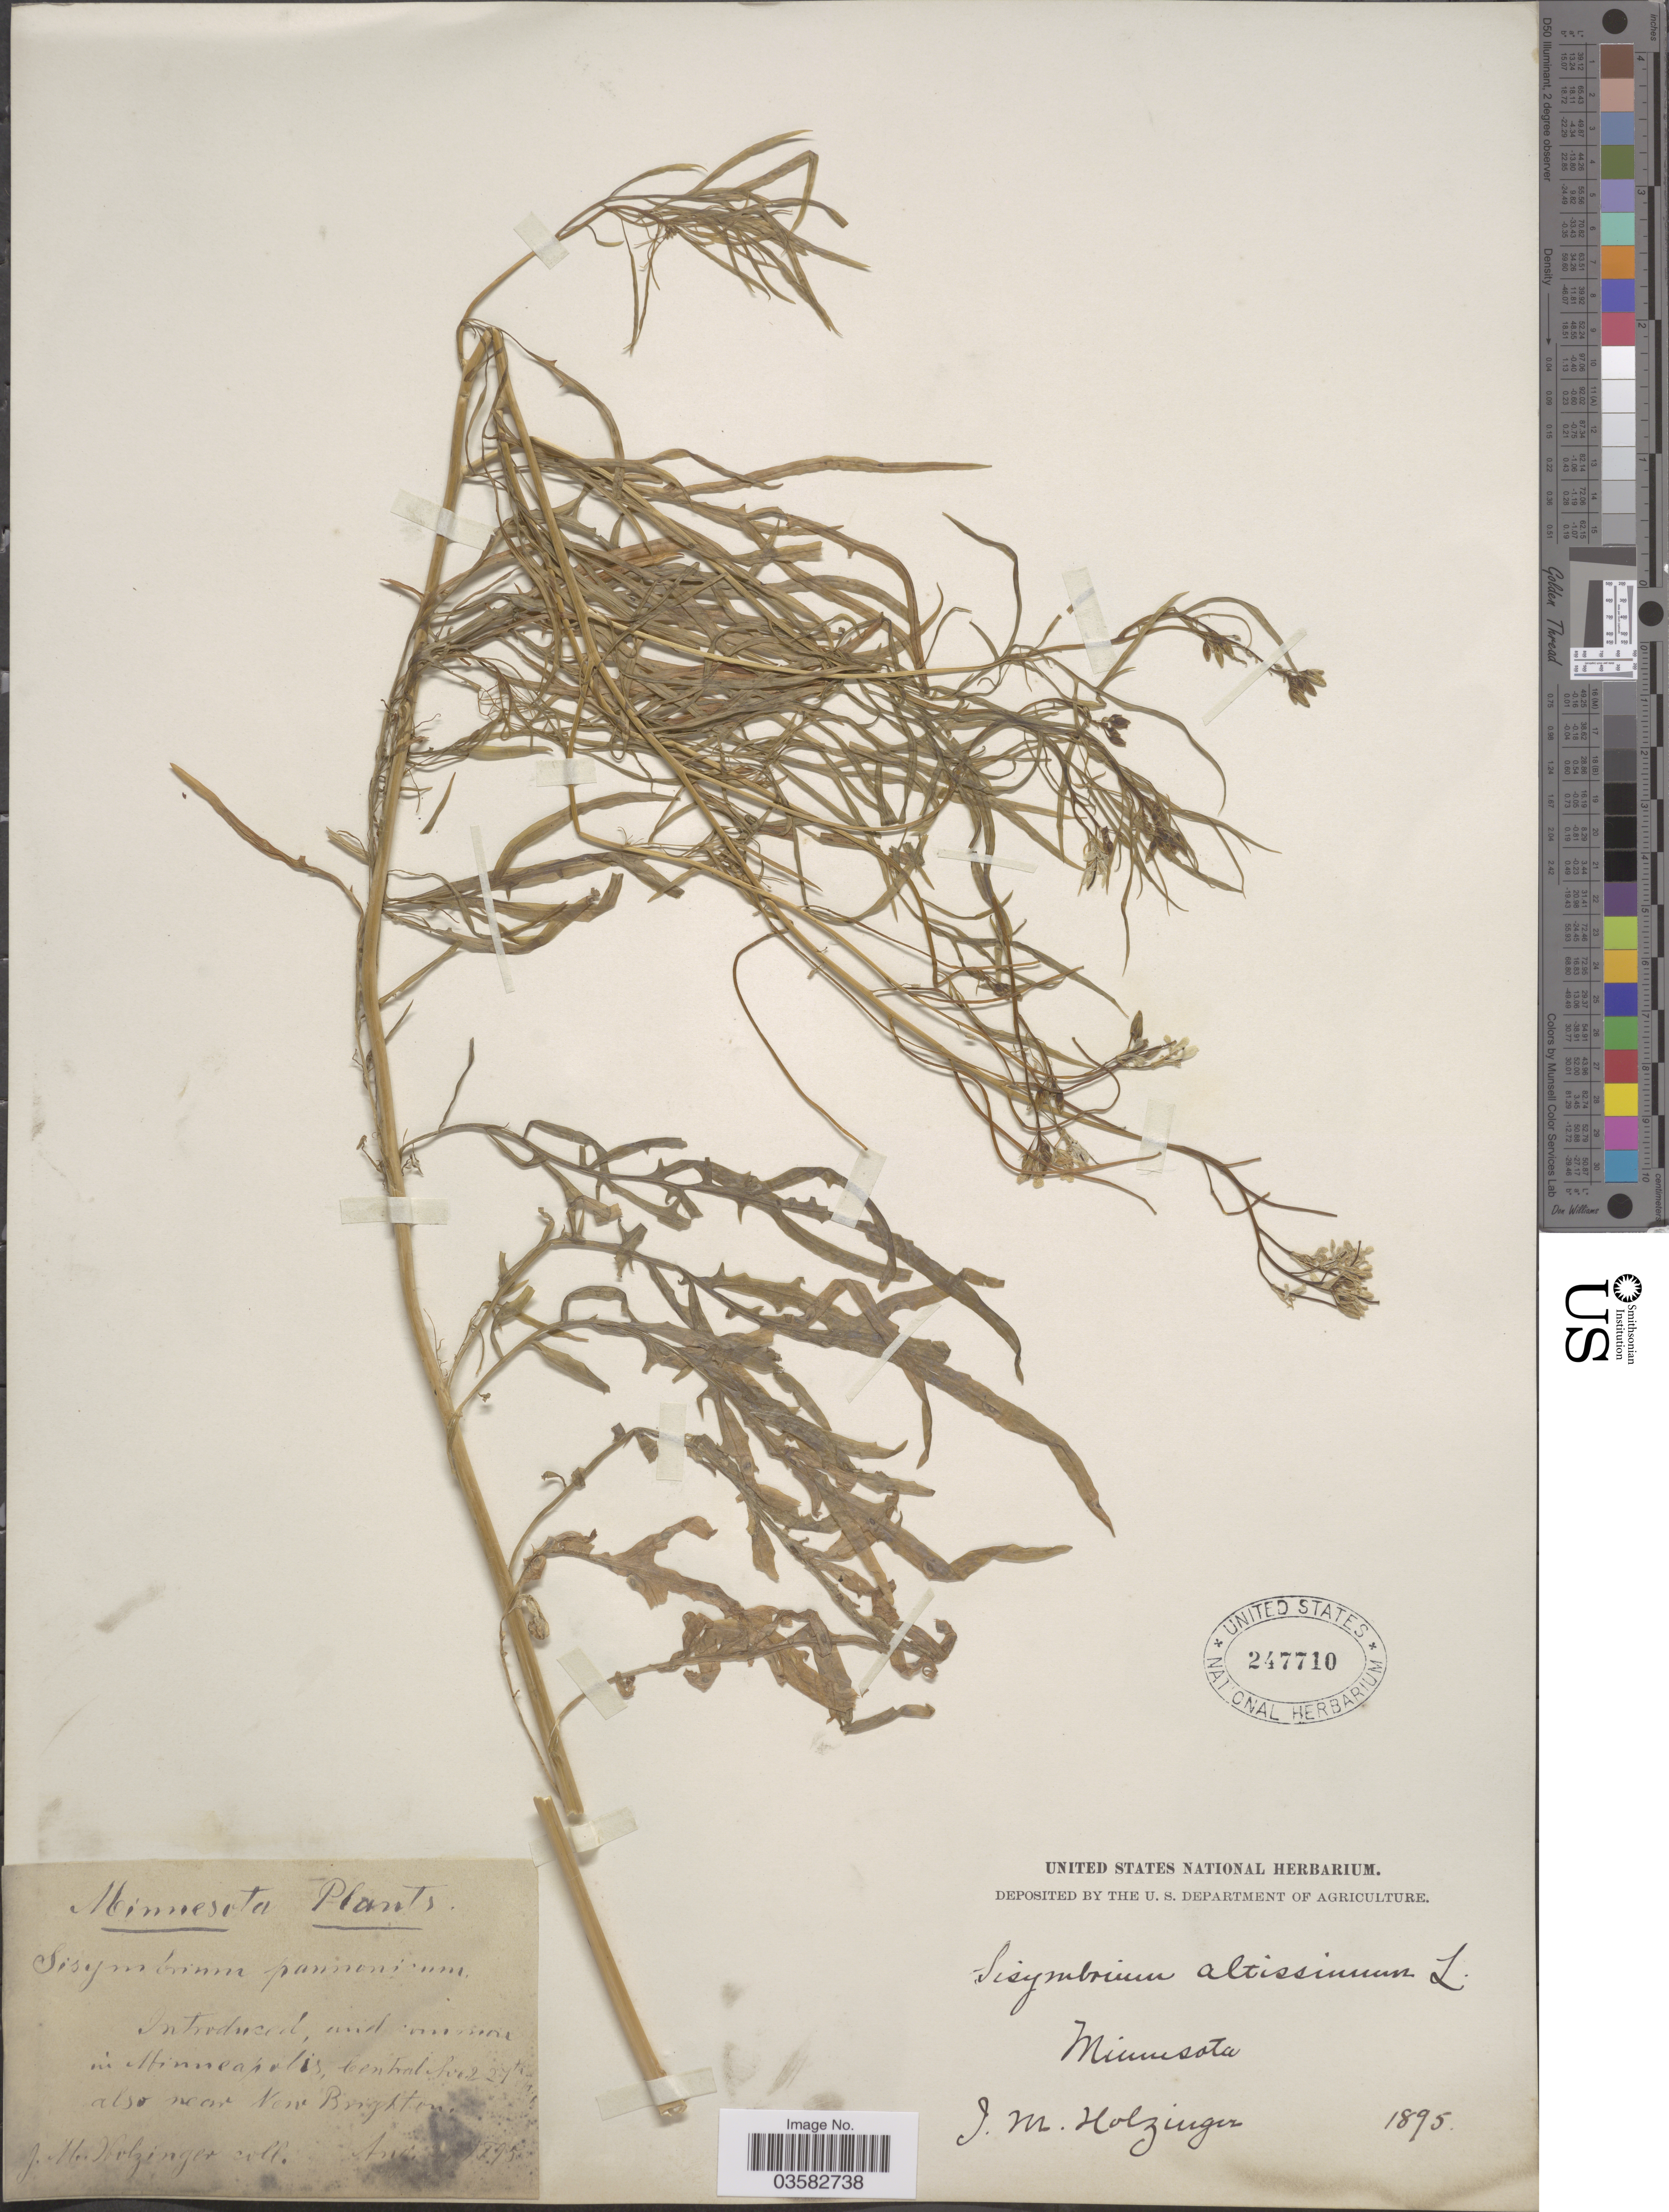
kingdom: Plantae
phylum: Tracheophyta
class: Magnoliopsida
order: Brassicales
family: Brassicaceae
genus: Sisymbrium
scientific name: Sisymbrium altissimum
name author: L.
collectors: J. M. Holzinger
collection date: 1895-08-02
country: United States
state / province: Minnesota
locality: Central Ave 2 [interpreted] 27th [interpreted] also near New Brighton.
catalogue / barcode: US 247710